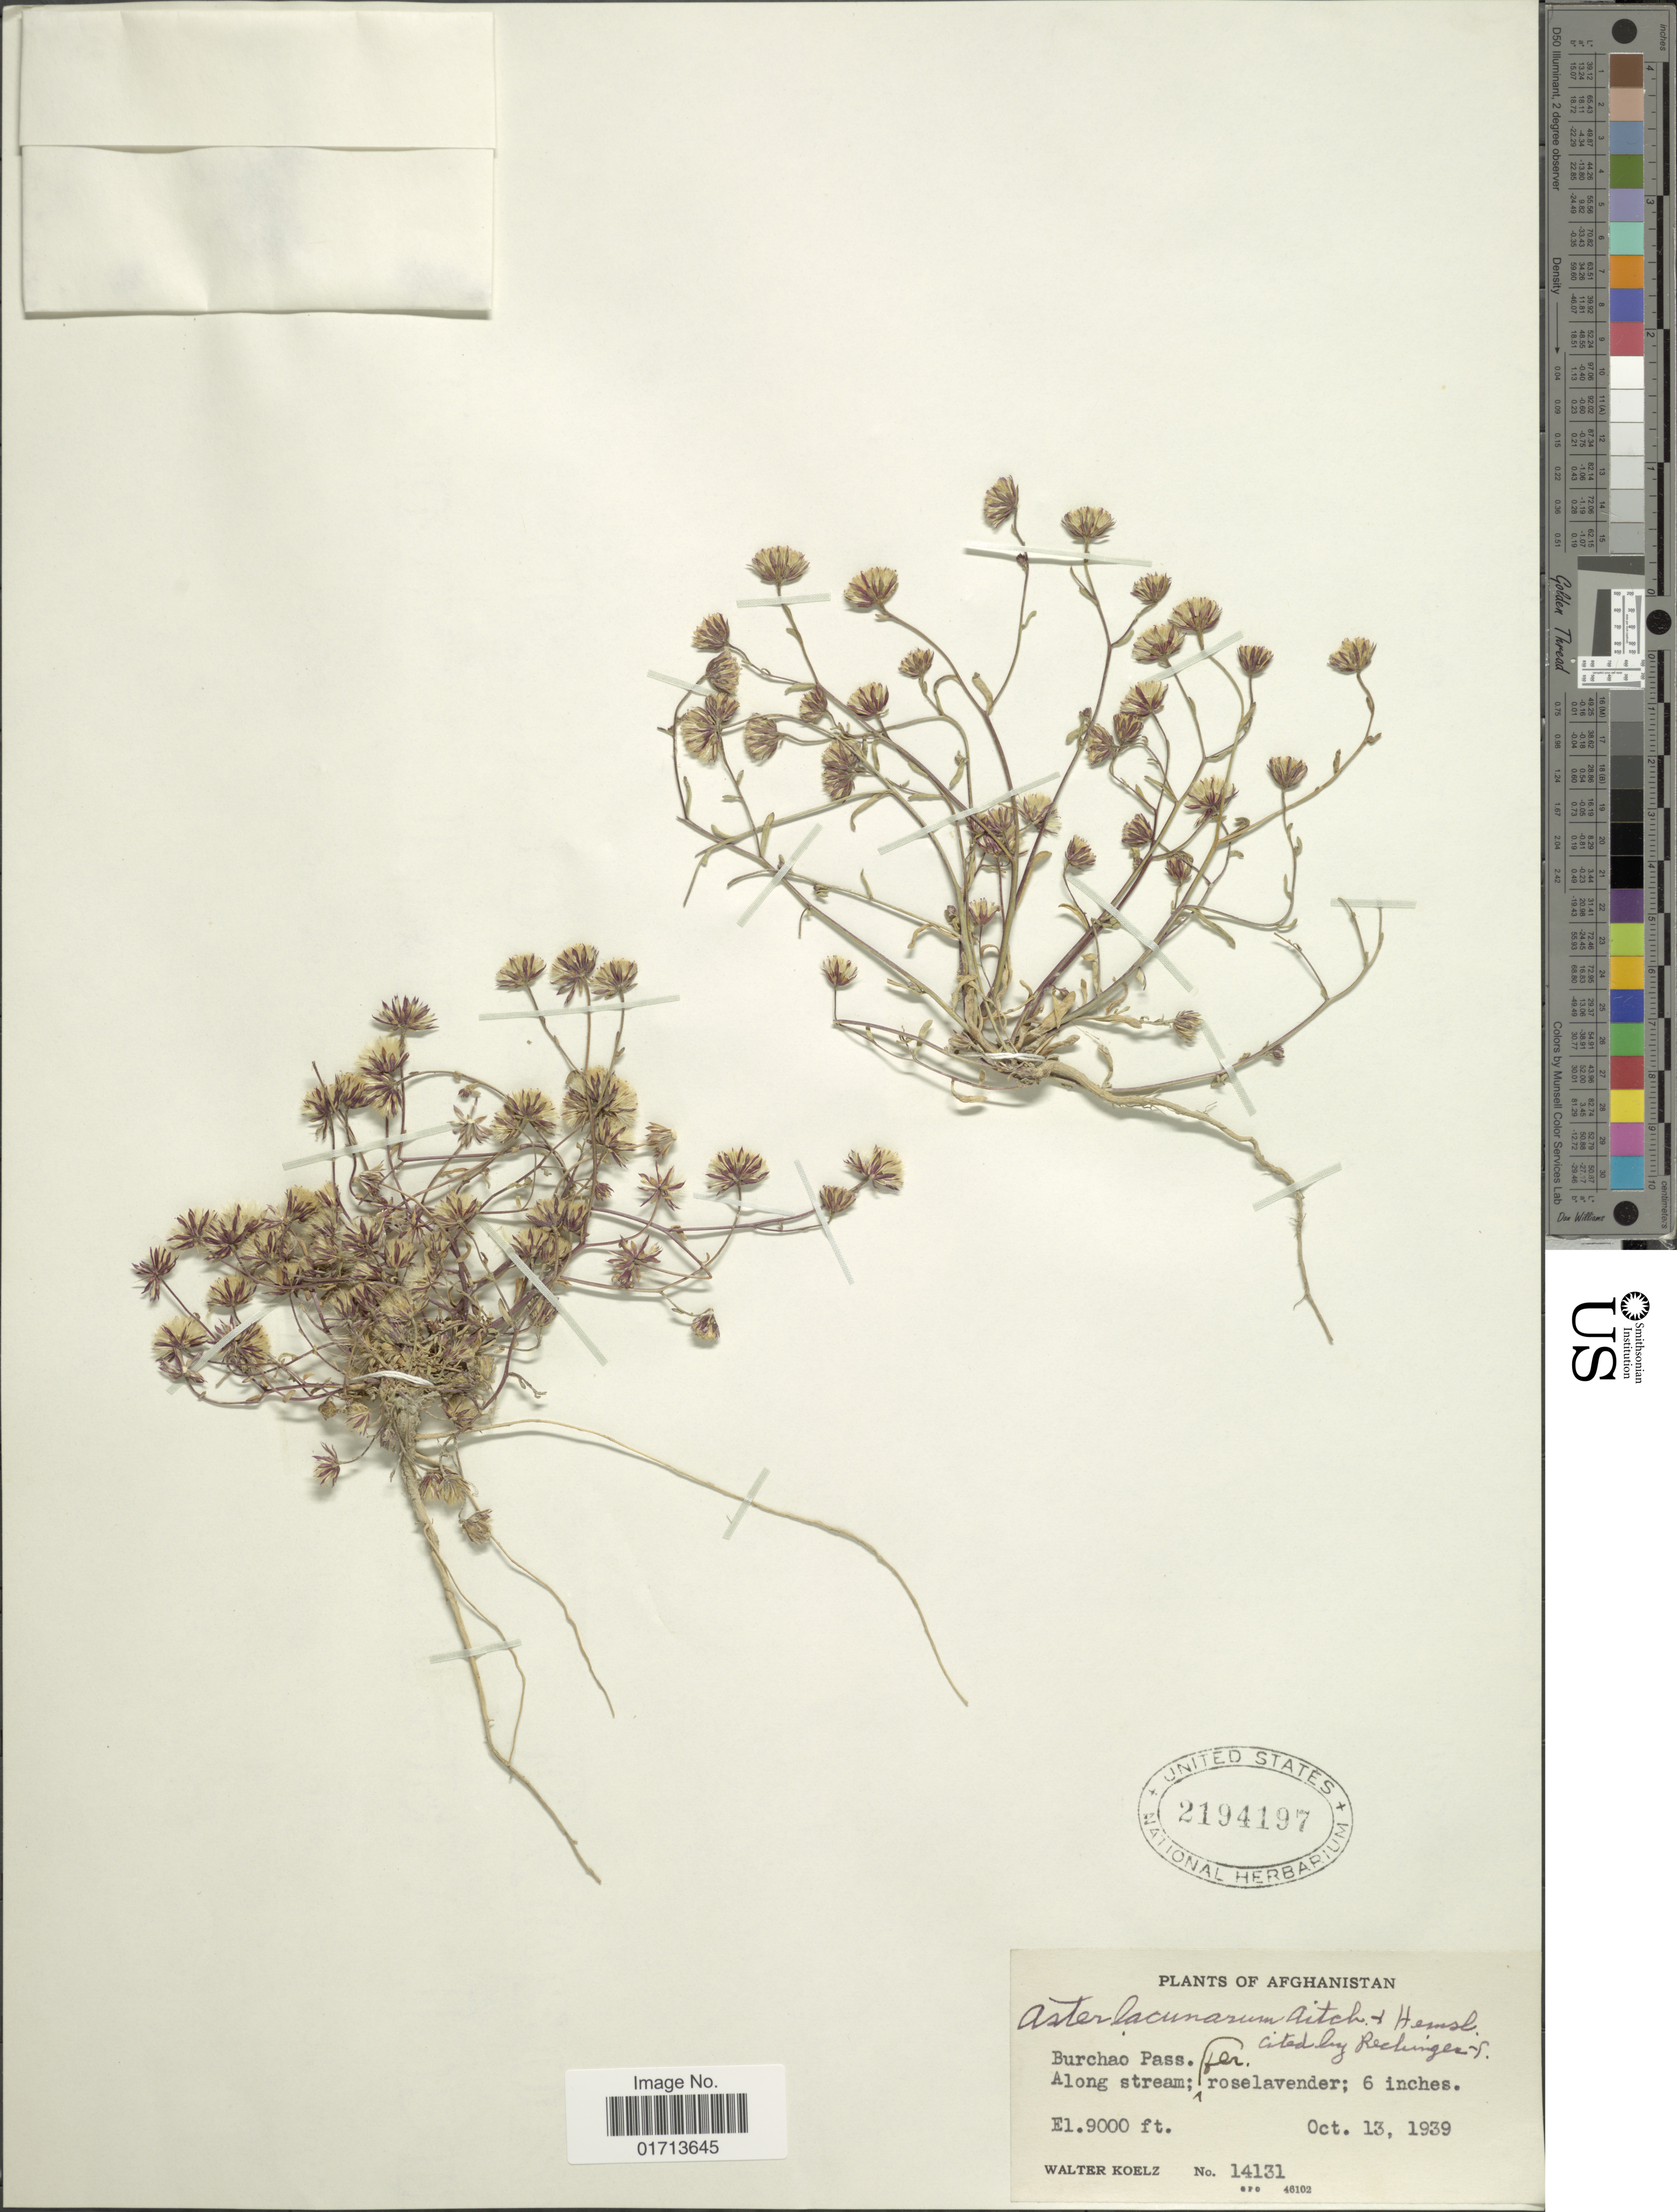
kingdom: Plantae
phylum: Tracheophyta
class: Magnoliopsida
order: Asterales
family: Asteraceae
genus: Aster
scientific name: Aster lacunarum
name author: Aitch. & Hemsl.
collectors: W. N. Koelz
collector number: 14131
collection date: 1939-10-13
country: Afghanistan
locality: Burchao Pass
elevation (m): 2743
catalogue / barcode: US 2194197